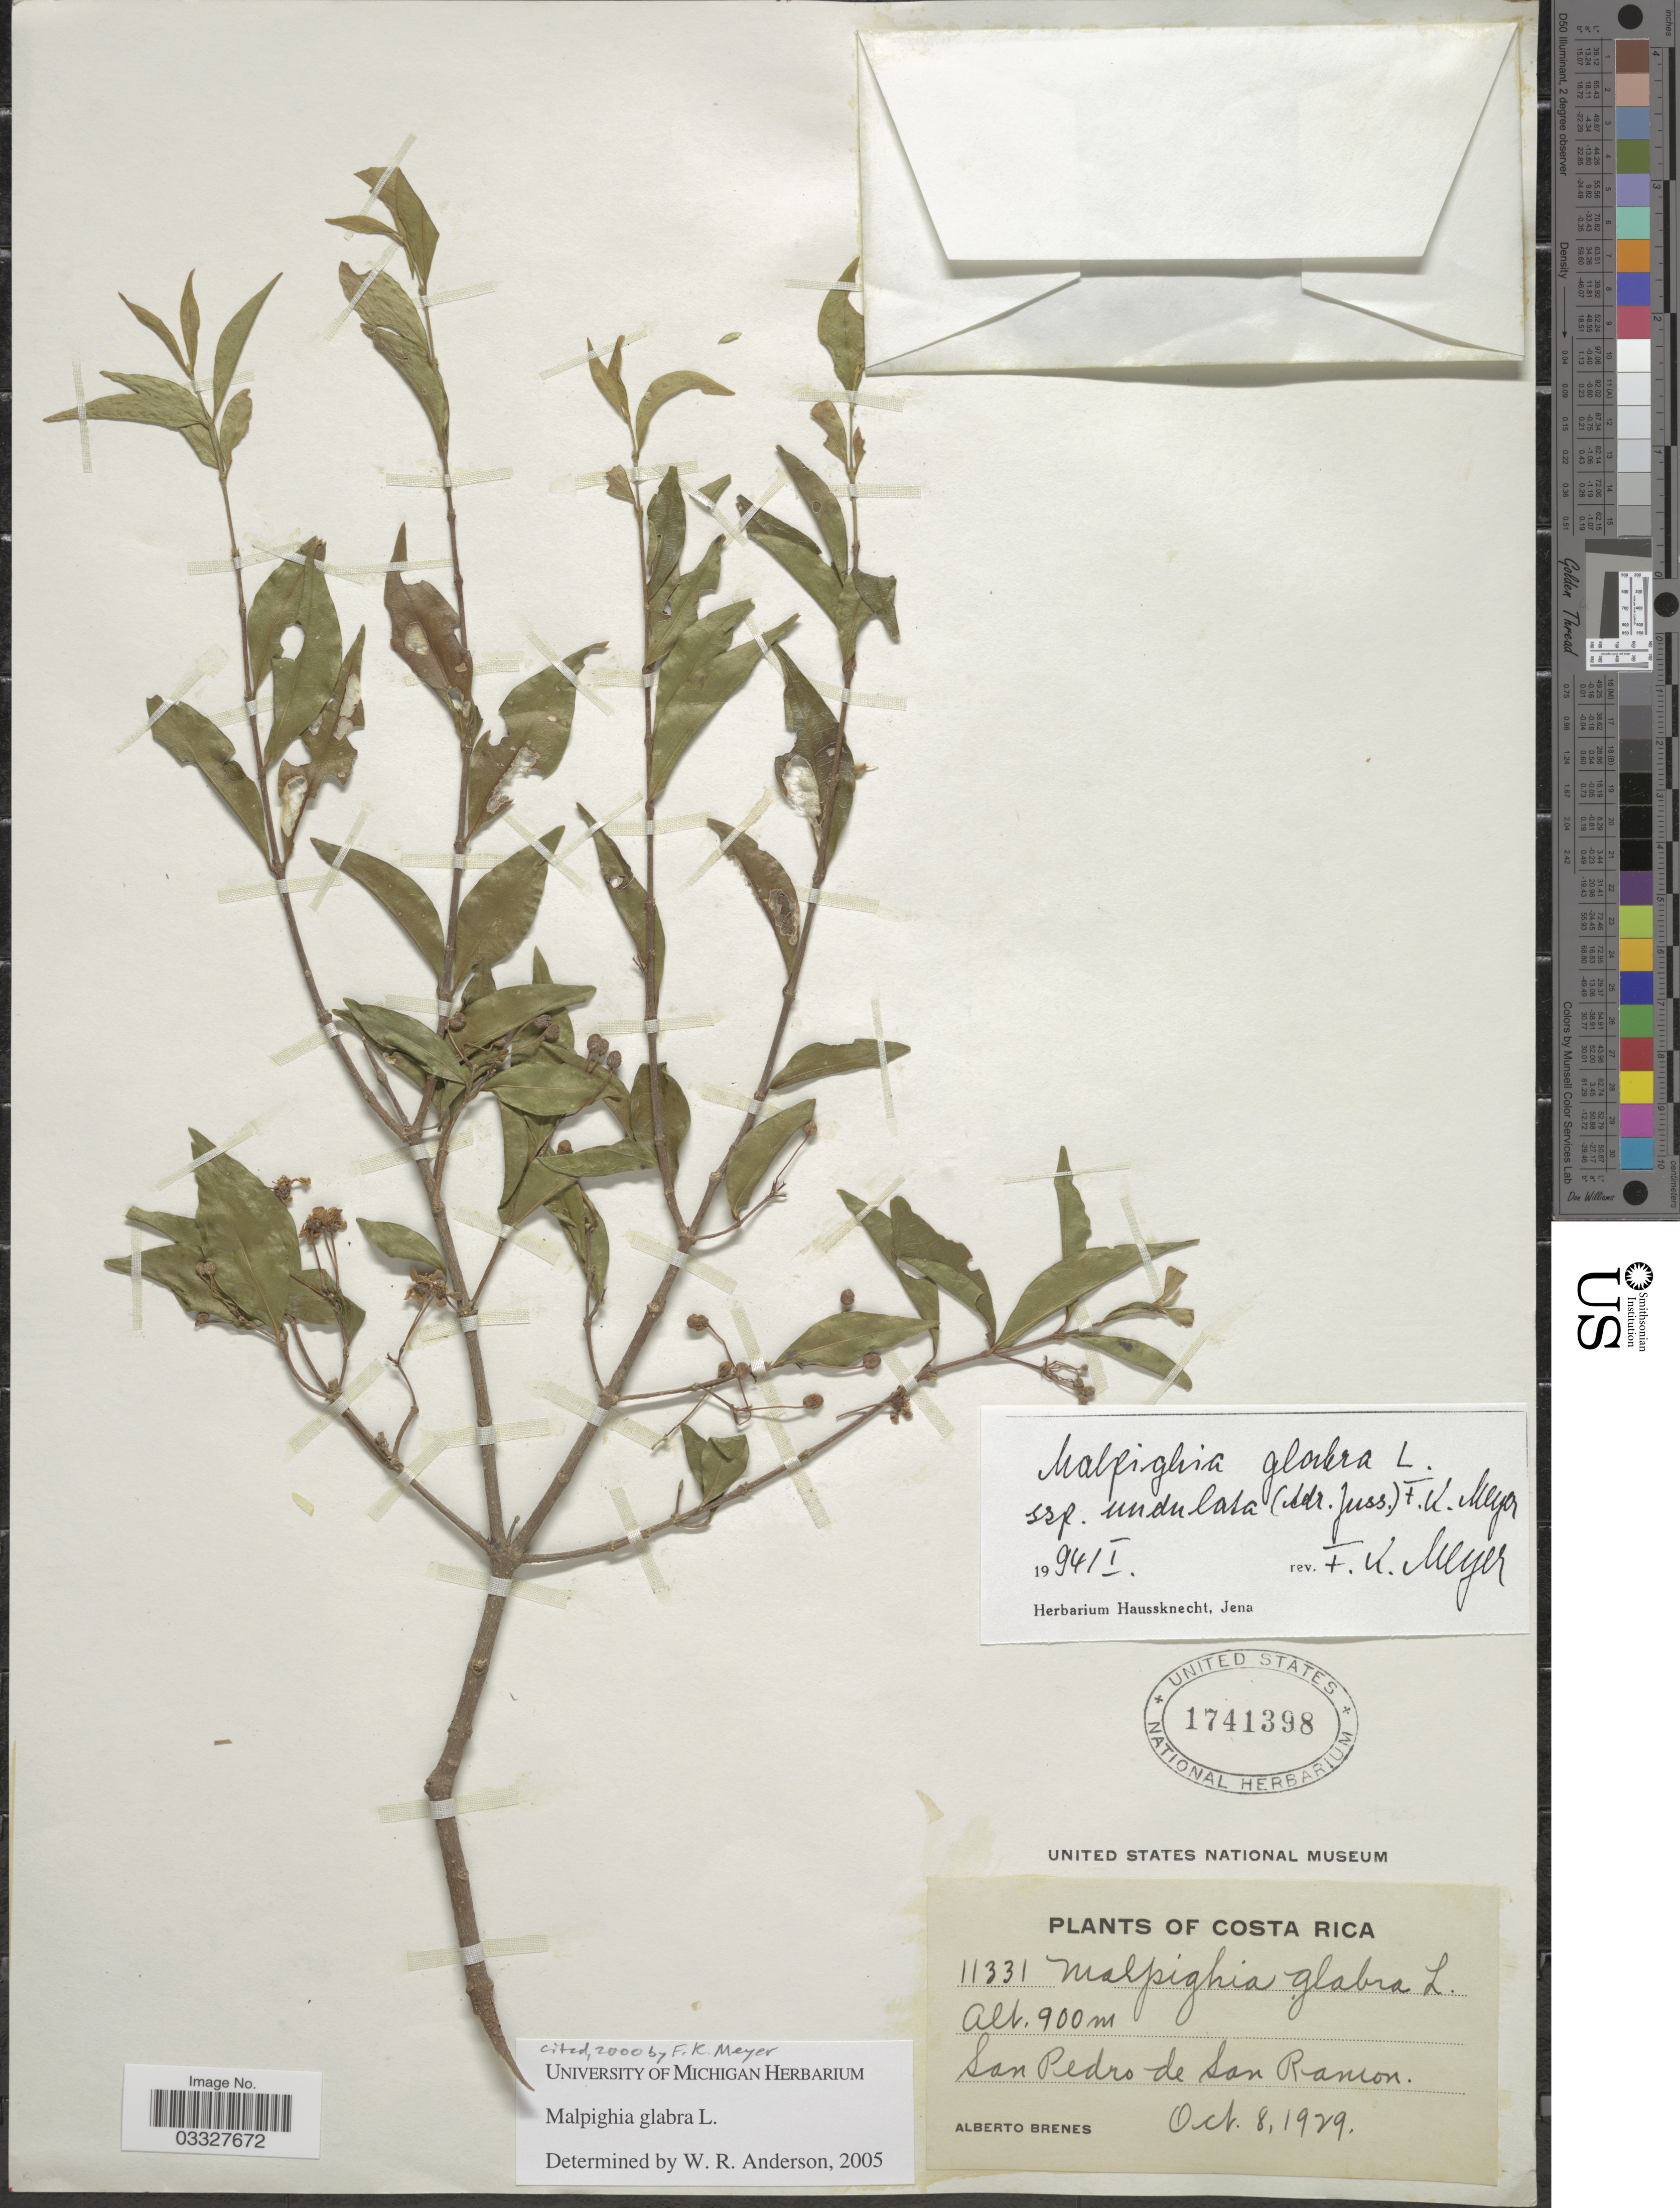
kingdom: Plantae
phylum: Tracheophyta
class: Magnoliopsida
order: Malpighiales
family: Malpighiaceae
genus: Malpighia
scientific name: Malpighia glabra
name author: L.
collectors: A. Brenes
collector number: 11331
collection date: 1929-10-08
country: Costa Rica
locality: San Pedro de San Ramon.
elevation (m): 900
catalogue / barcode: US 1741398